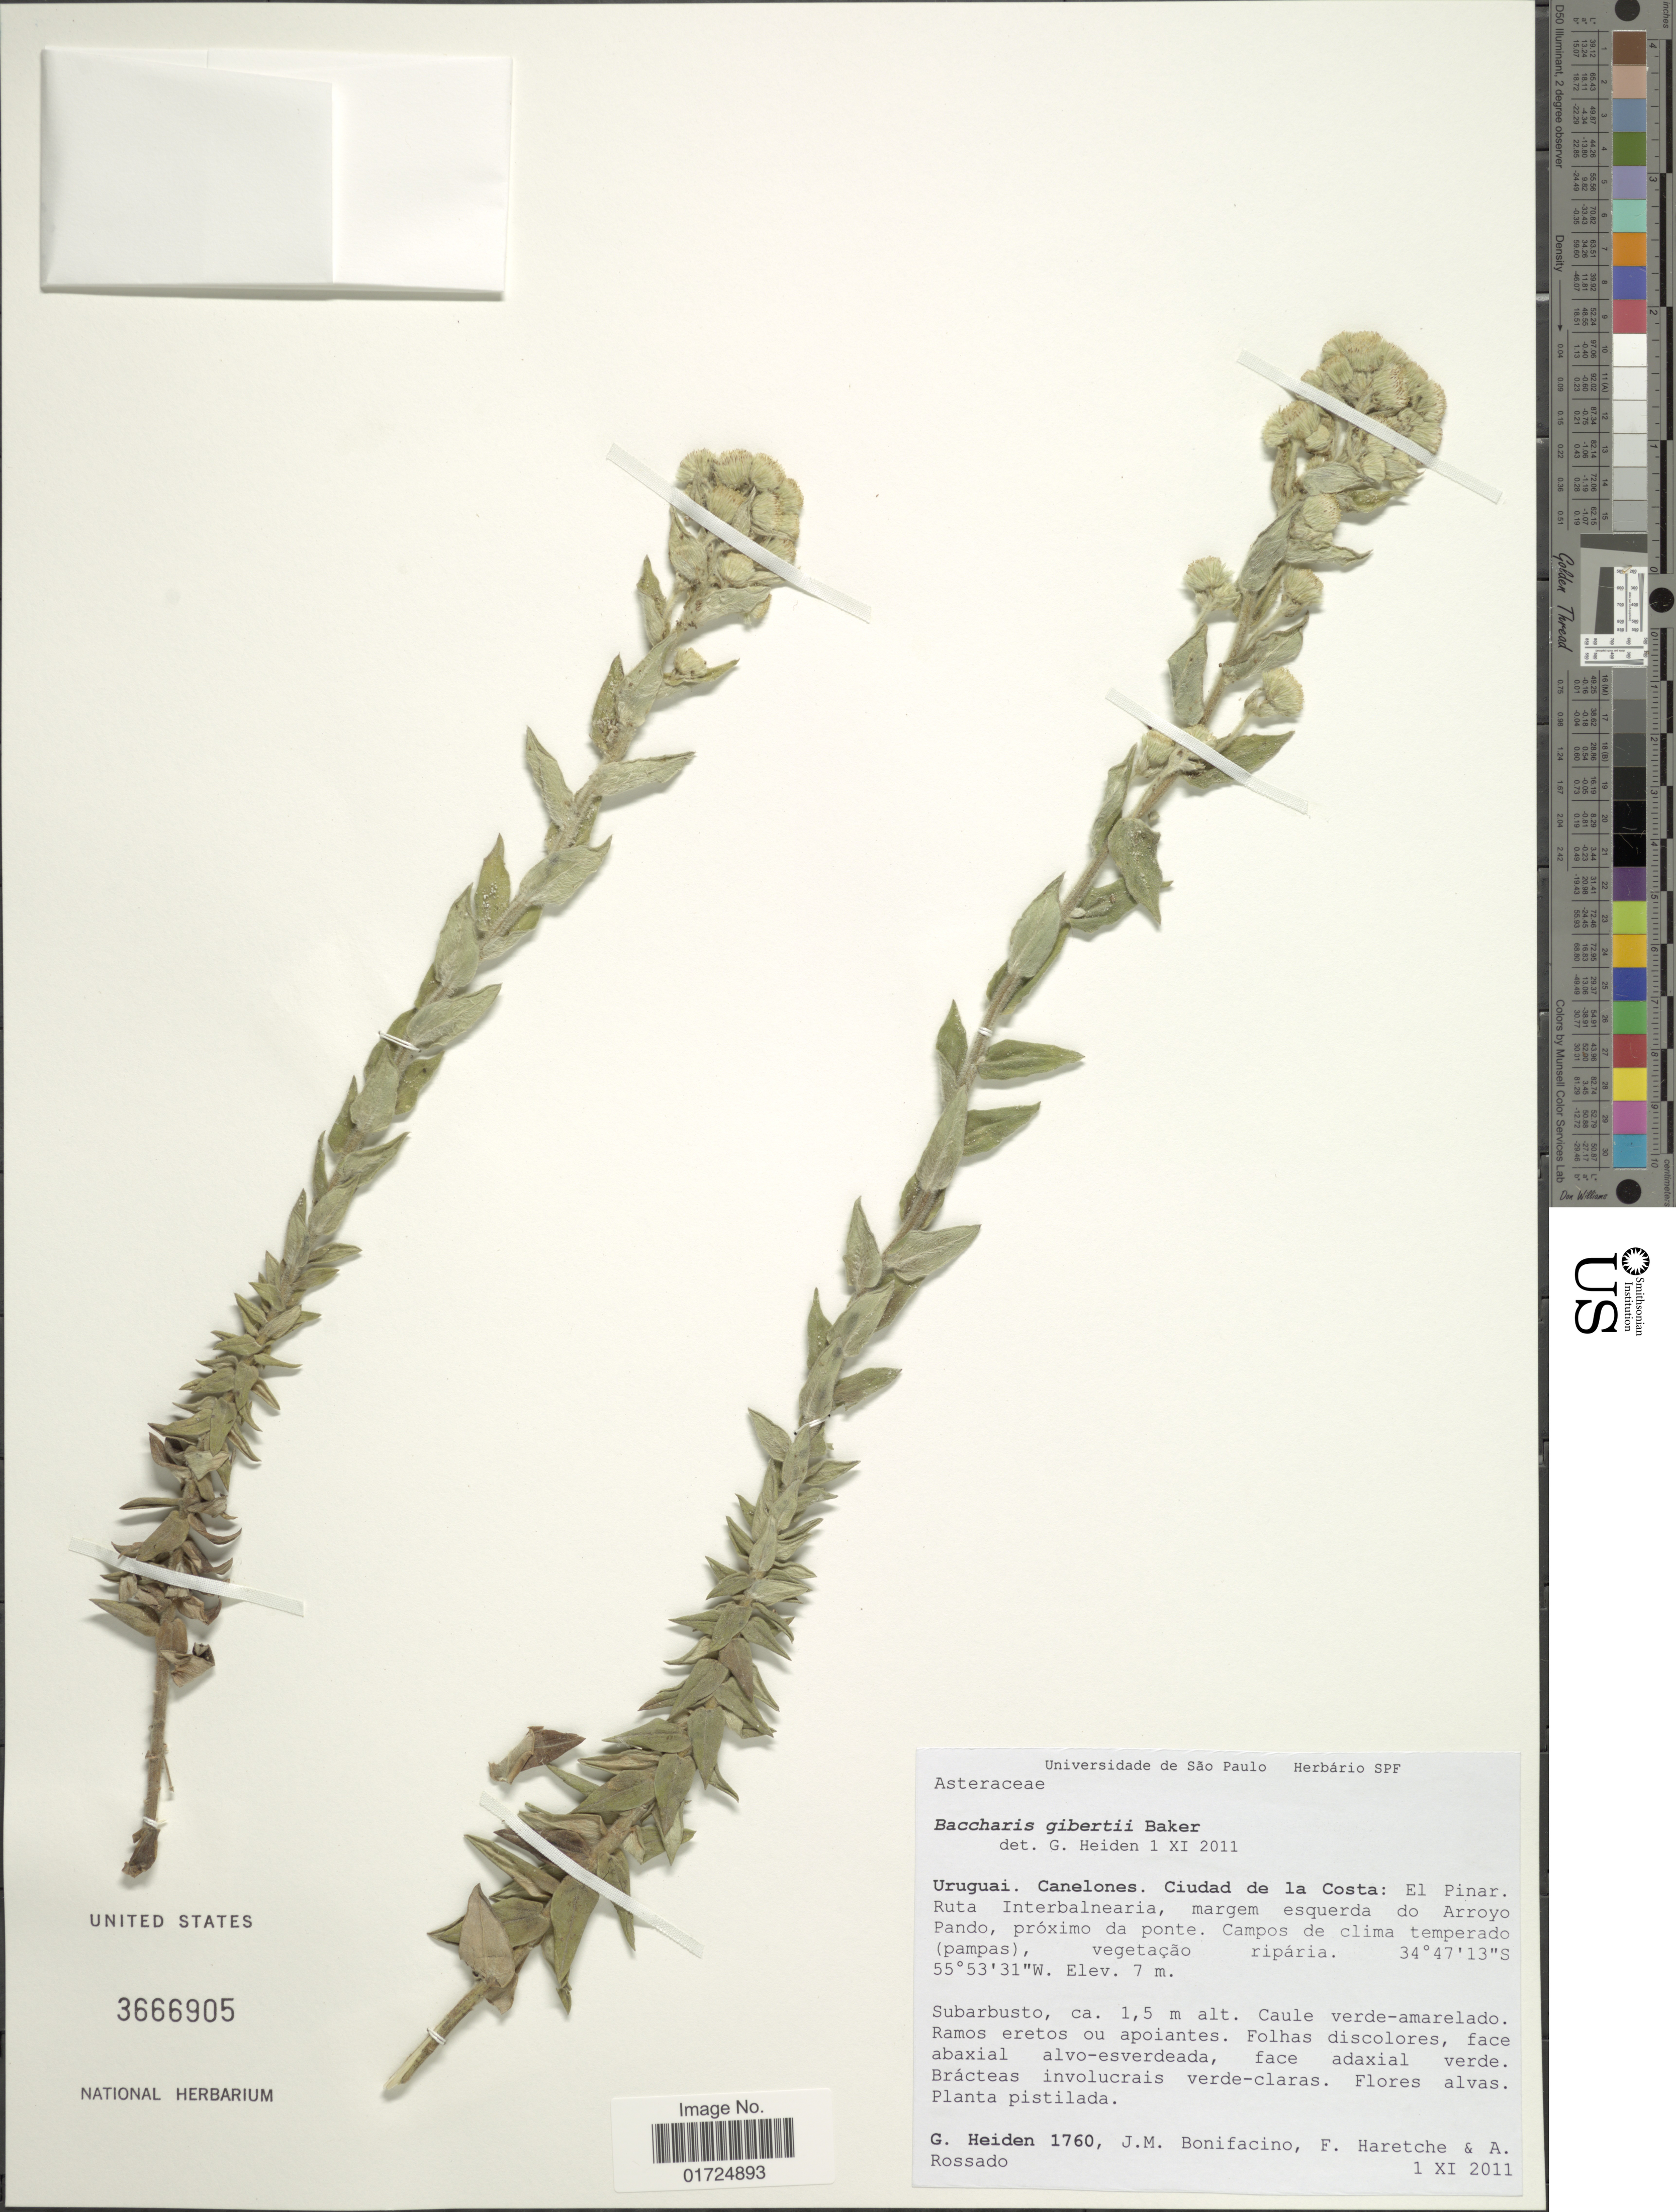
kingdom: Plantae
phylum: Tracheophyta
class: Magnoliopsida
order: Asterales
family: Asteraceae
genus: Baccharis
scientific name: Baccharis gibertii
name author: Baker in Mart.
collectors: G. Heiden, M. Bonifacino, F. Haretche & A. Rossado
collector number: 1760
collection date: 2011-11-01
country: Uruguay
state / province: Canelones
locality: Uruguai. Canelones. Ciudad de la Costa: El Pinar. Ruta Interbalnearia, margem esquerda do Arroyo Pando, próximo da ponte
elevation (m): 7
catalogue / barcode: US 3666905